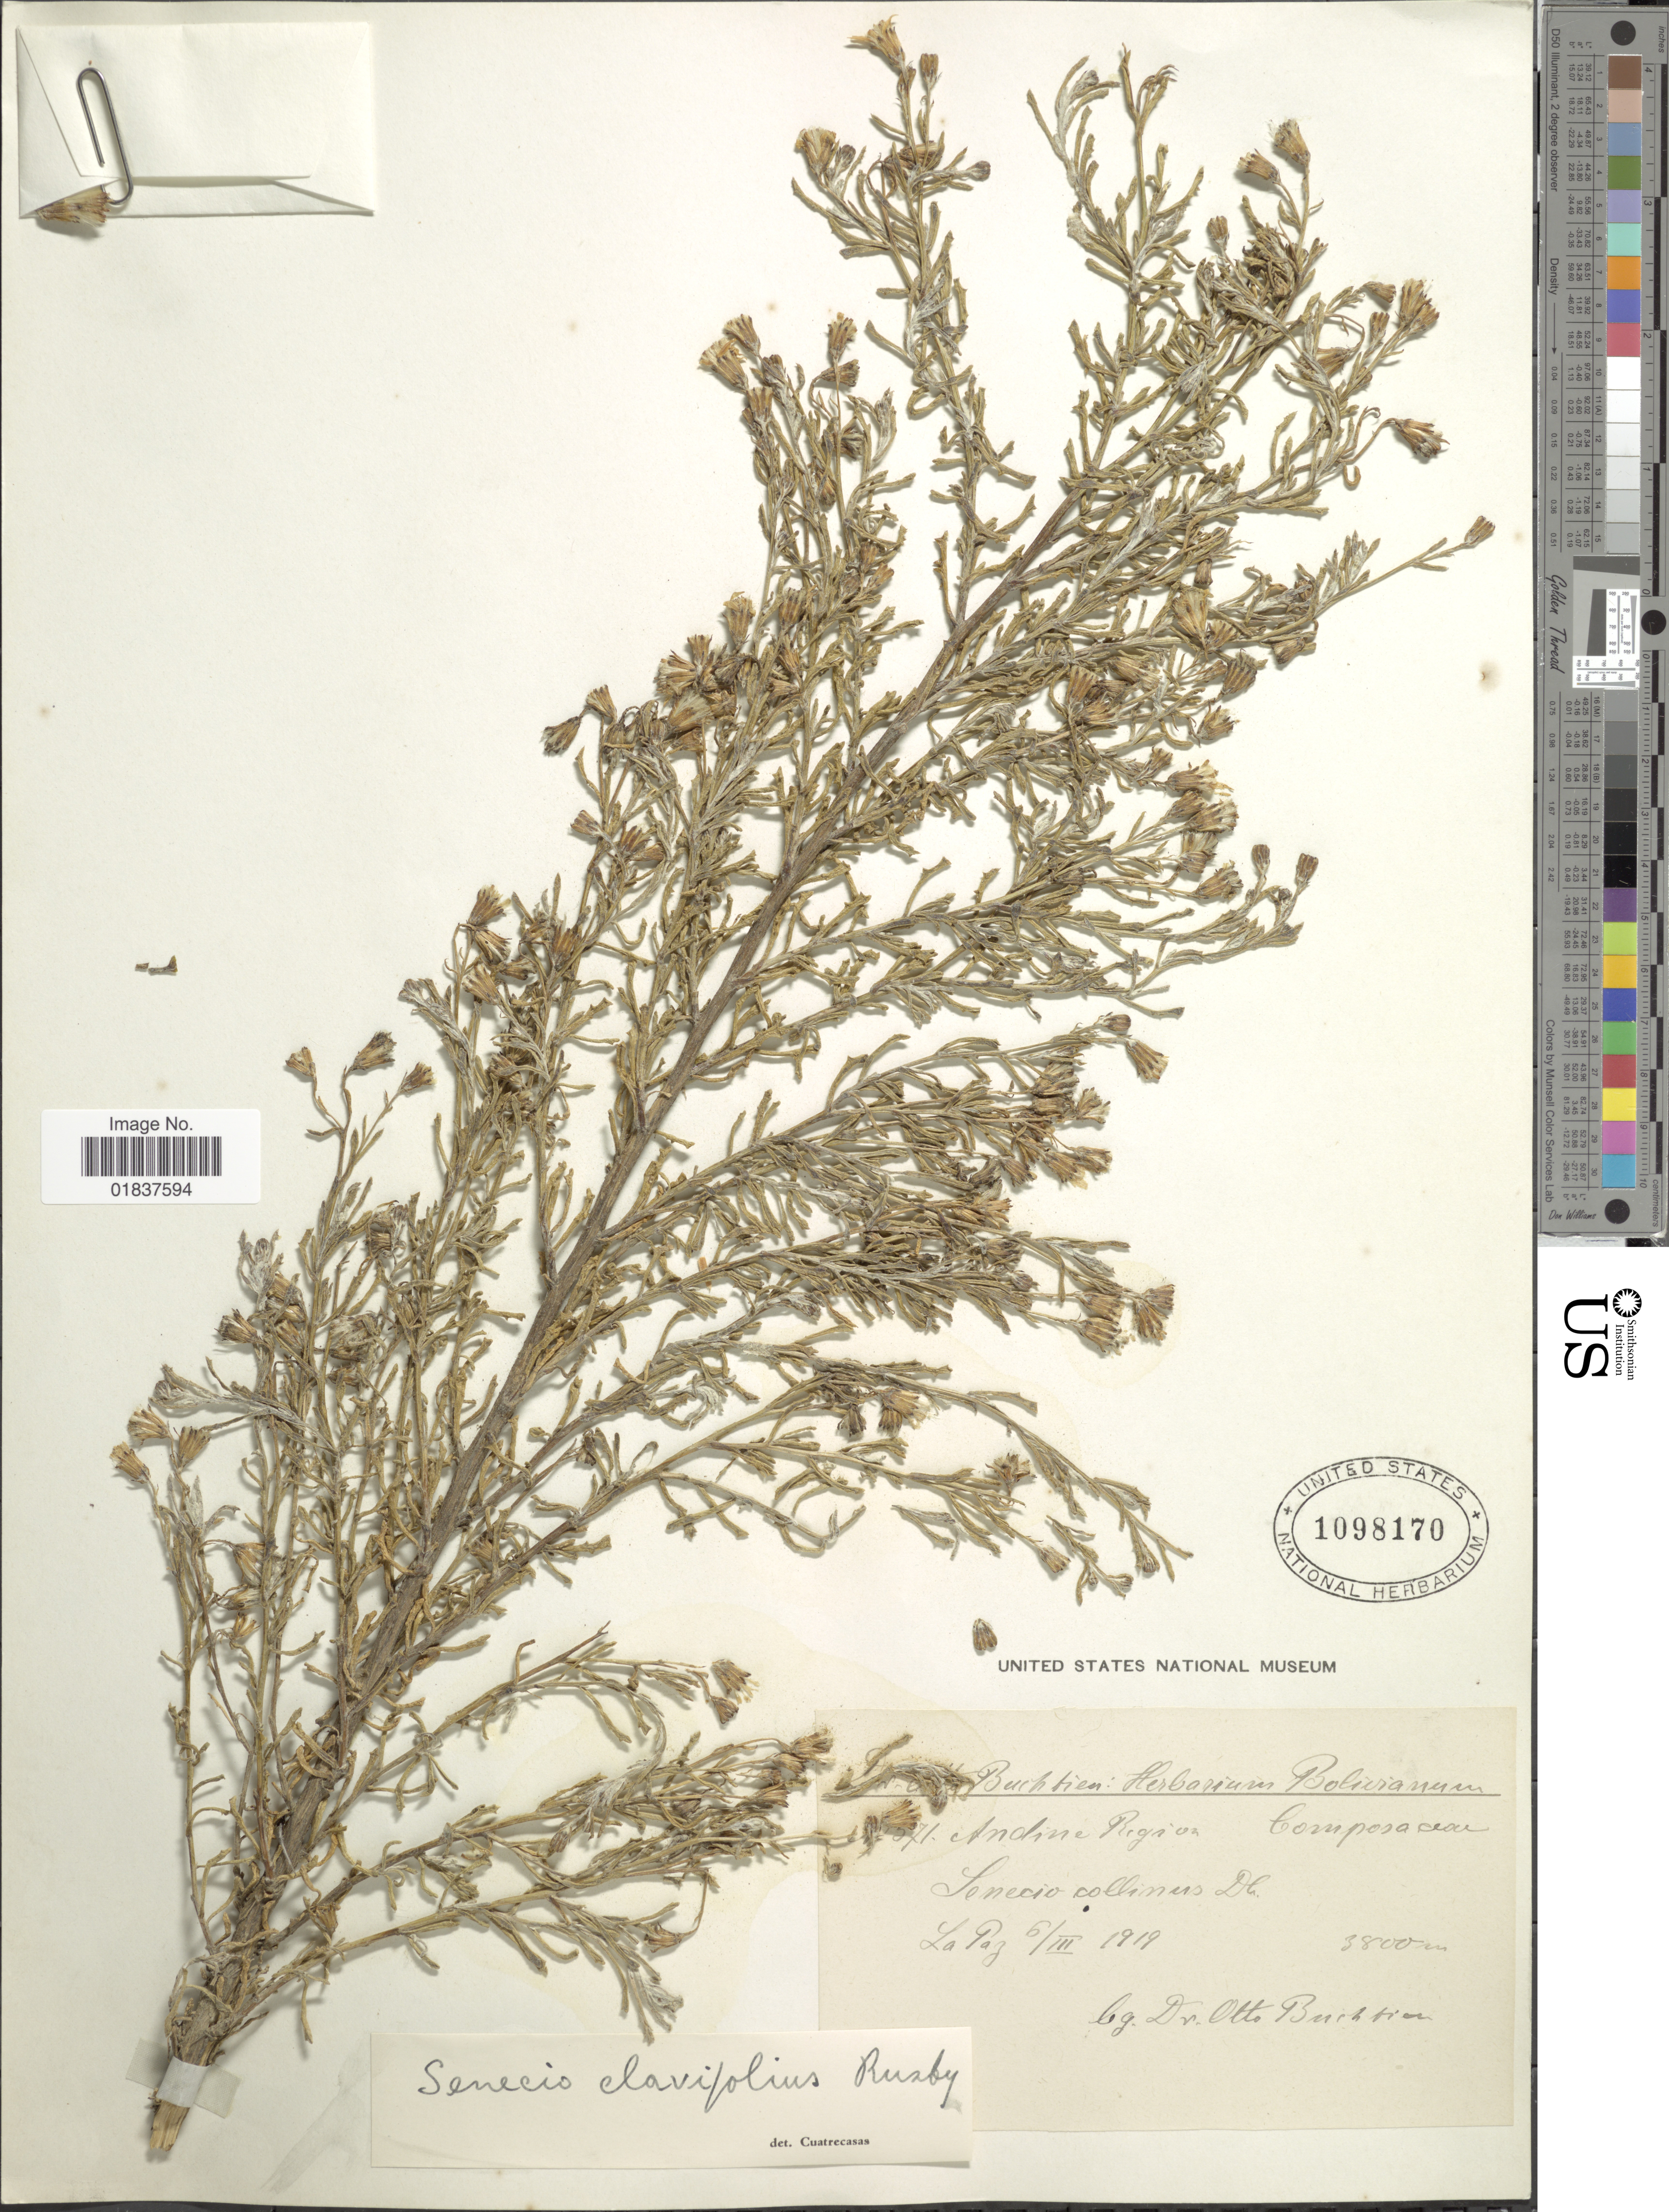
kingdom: Plantae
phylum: Tracheophyta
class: Magnoliopsida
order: Asterales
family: Asteraceae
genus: Senecio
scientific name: Senecio potosianus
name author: Klatt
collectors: O. Buchtien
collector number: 571*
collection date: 1919-03-06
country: Bolivia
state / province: La Paz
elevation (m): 3800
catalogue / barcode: US 1098170